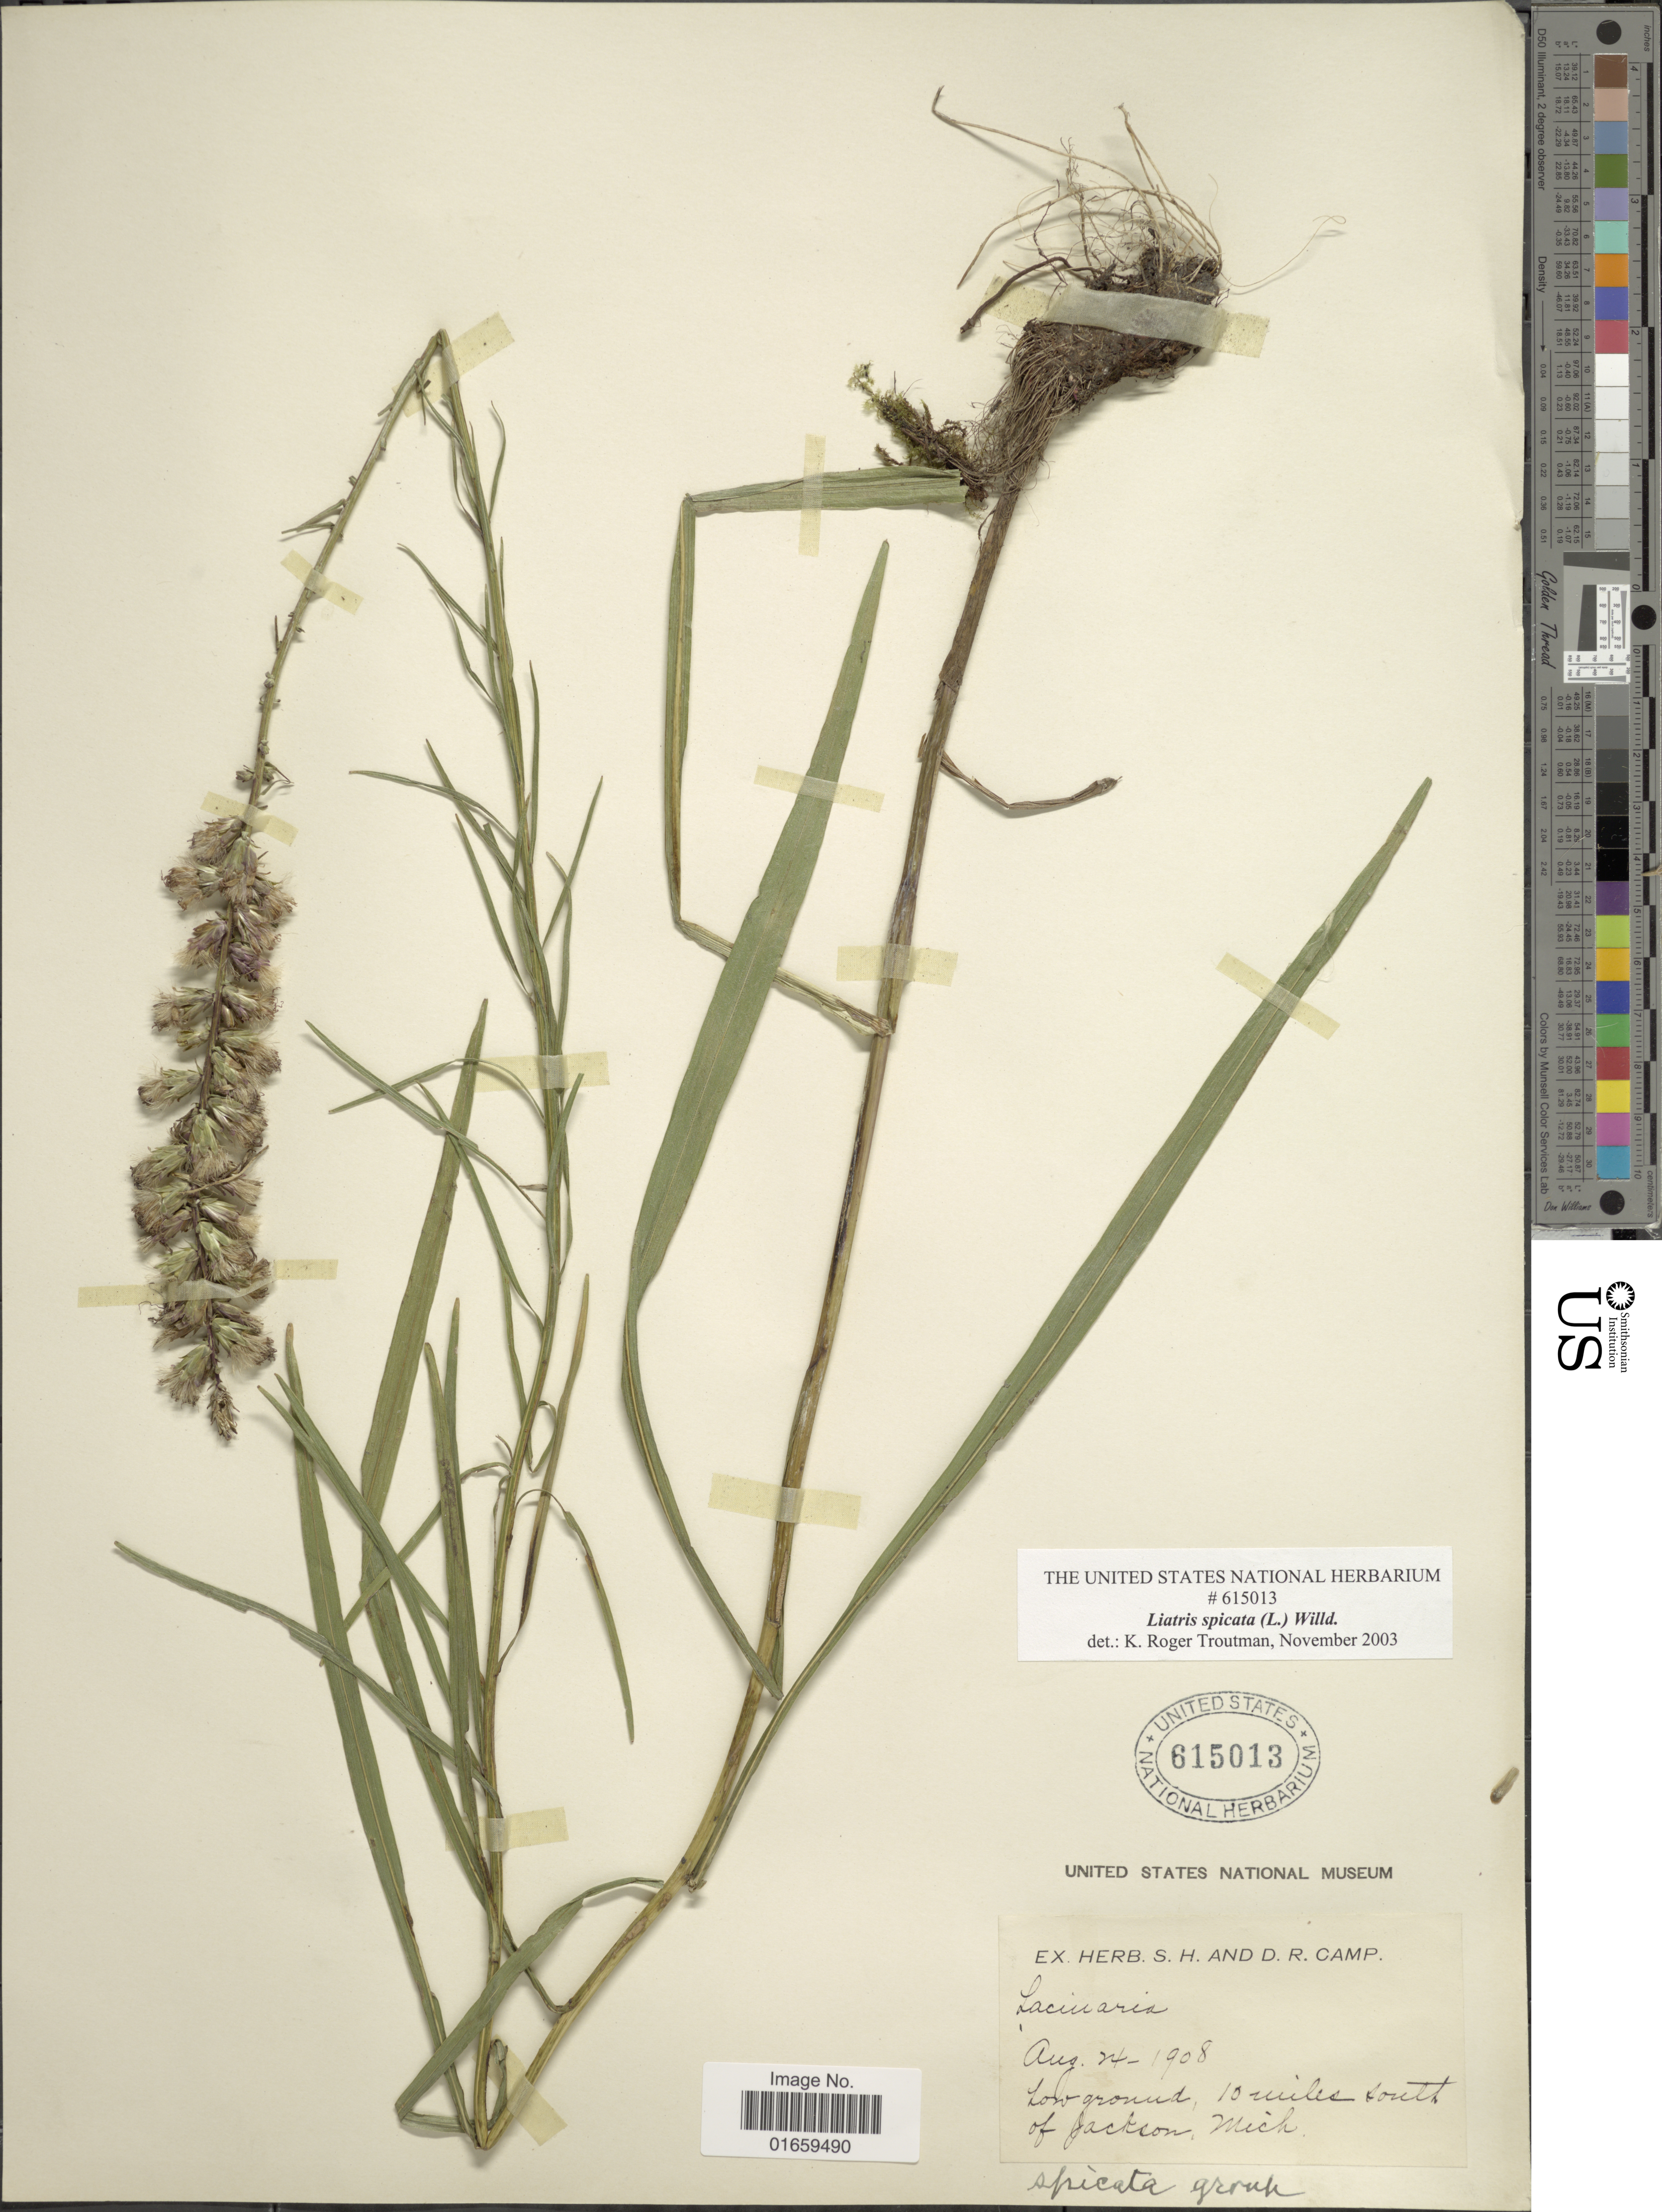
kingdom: Plantae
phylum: Tracheophyta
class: Magnoliopsida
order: Asterales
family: Asteraceae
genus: Liatris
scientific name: Liatris spicata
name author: (L.) Willd.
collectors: ex herb. S. H and D. R. Camp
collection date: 1908-08-24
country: United States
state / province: Michigan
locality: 10 miles south of Jackson, Mich.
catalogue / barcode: US 615013